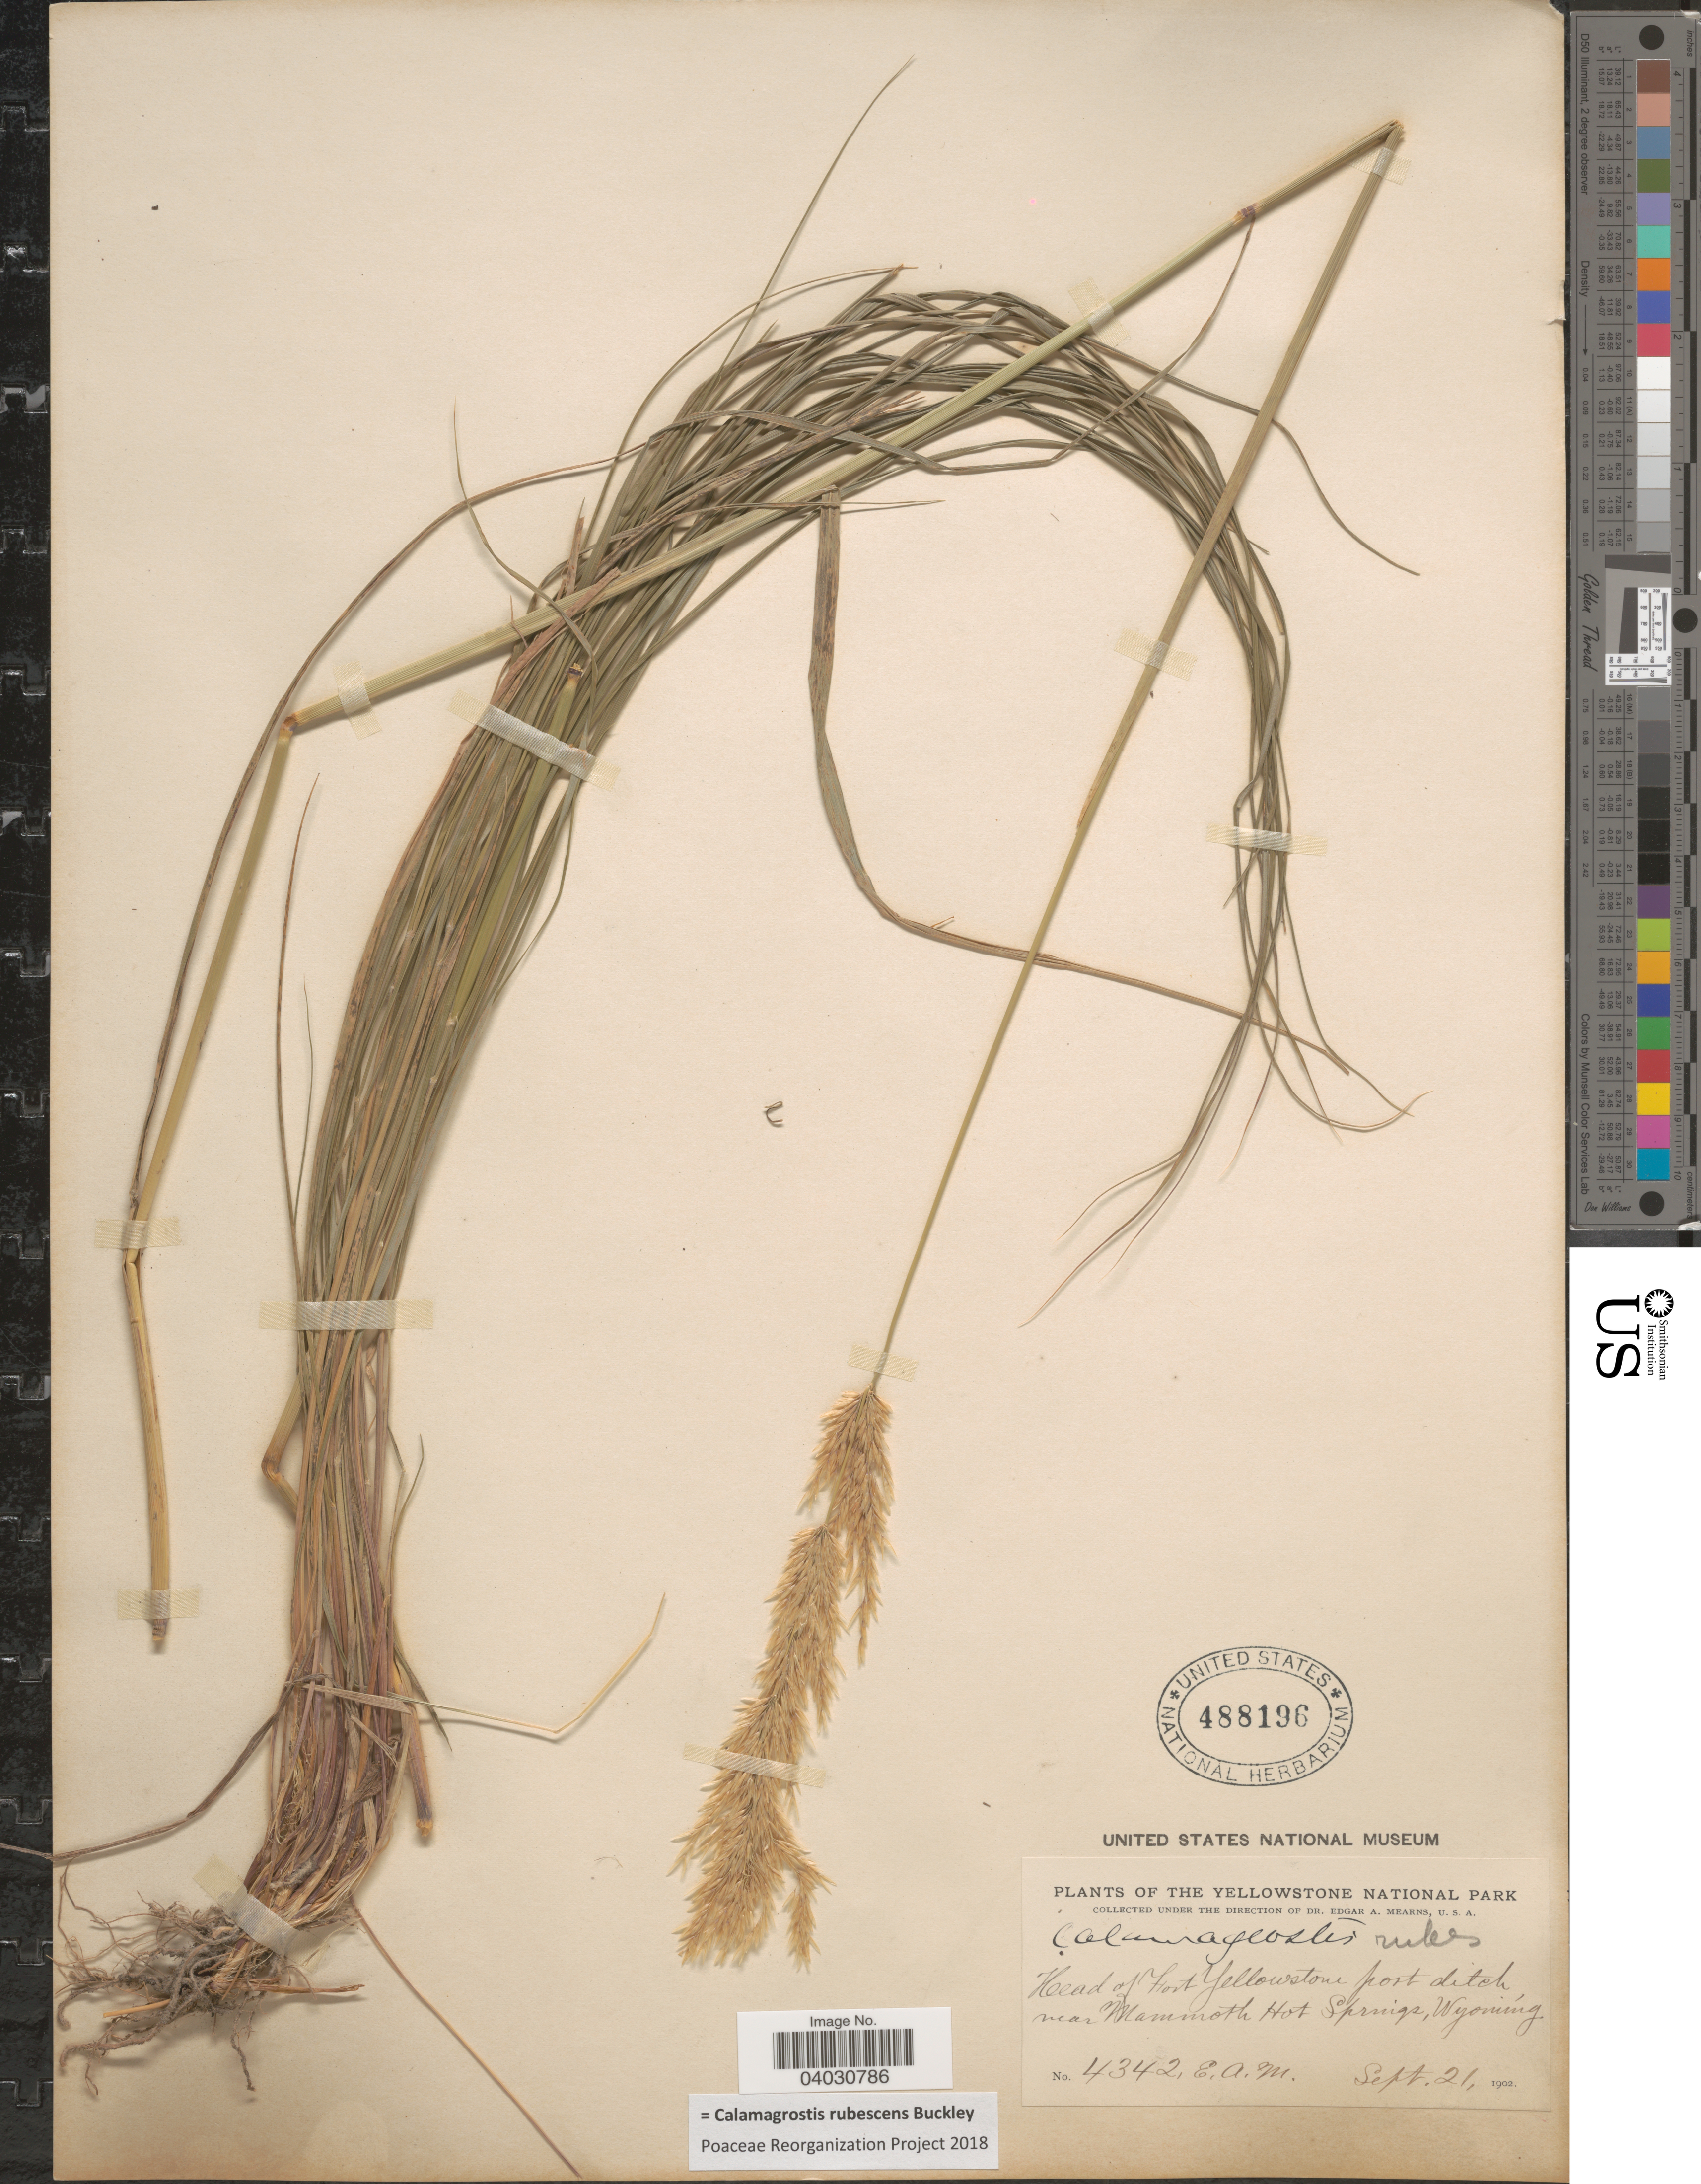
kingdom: Plantae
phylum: Tracheophyta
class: Liliopsida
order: Poales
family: Poaceae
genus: Calamagrostis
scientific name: Calamagrostis rubescens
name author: Buckley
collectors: E. A. Mearns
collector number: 4342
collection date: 1902-09-21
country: United States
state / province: Wyoming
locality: Yellowstone National Park. Head of Fort Yellowstone port ditch, near Mammoth Hot Springs.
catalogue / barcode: US 488196